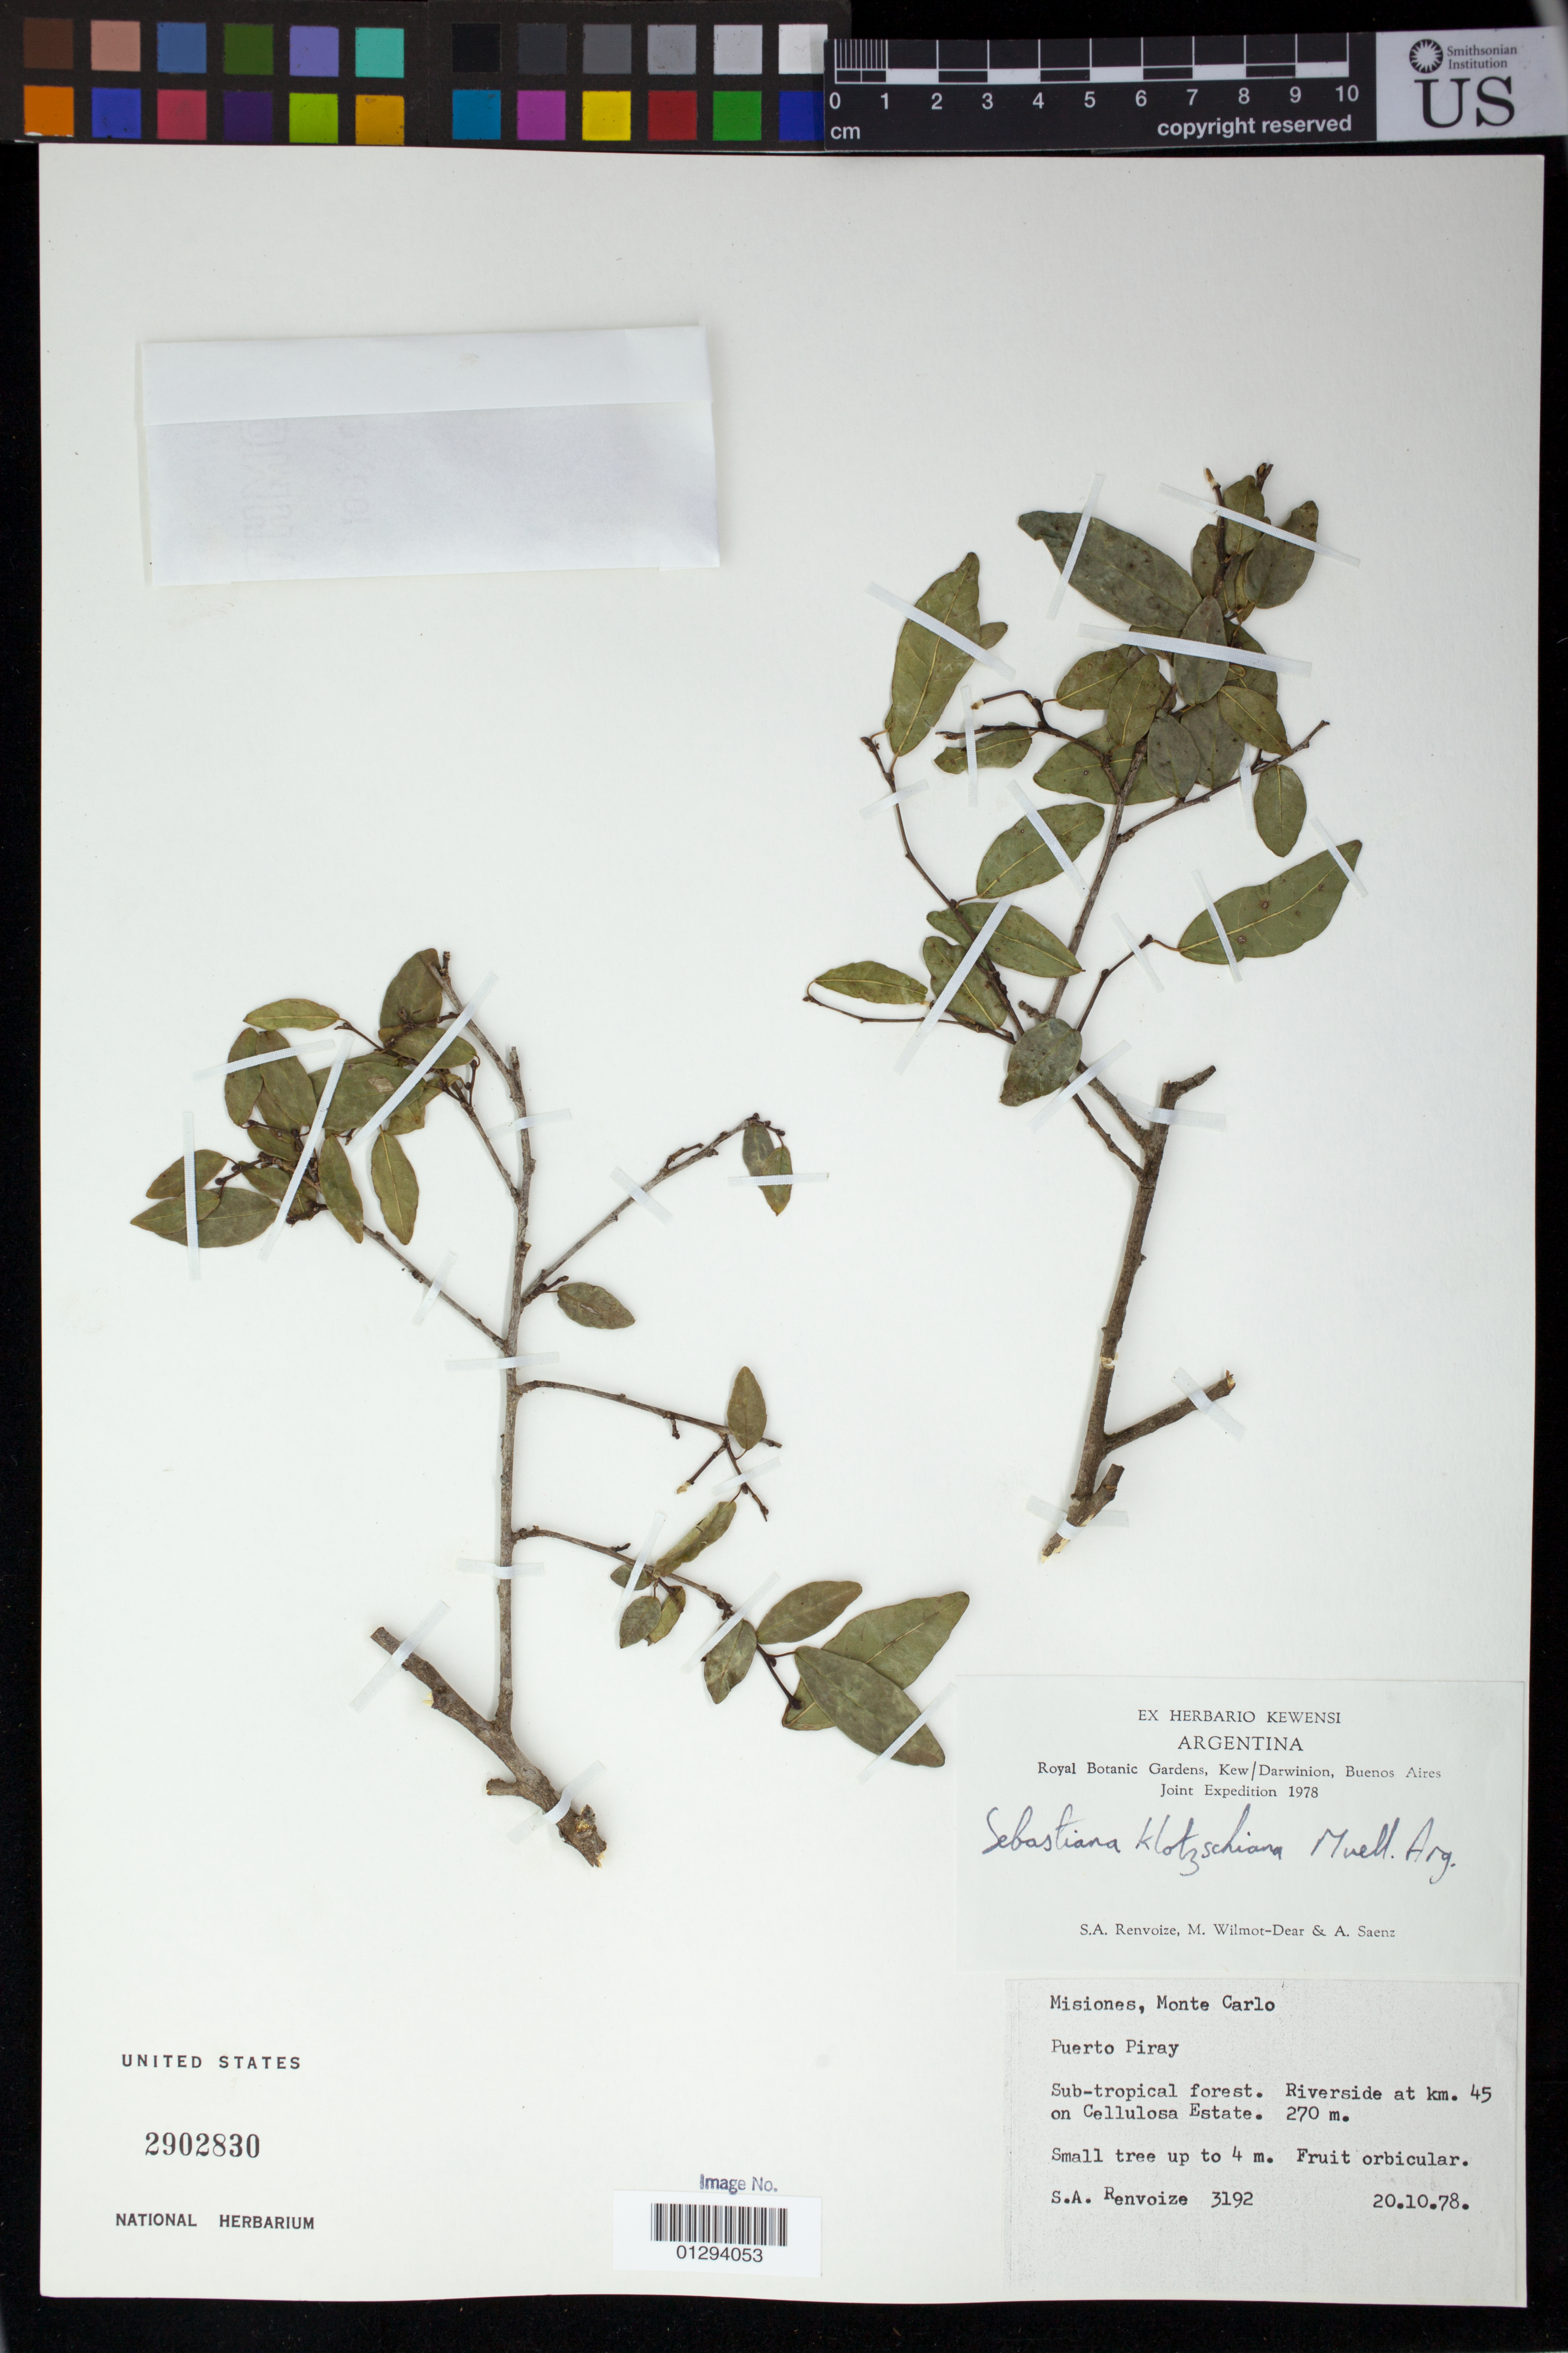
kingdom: Plantae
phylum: Tracheophyta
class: Magnoliopsida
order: Malpighiales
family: Euphorbiaceae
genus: Sebastiania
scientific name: Sebastiania commersoniana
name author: (Baill.) L.B. Sm. & Downs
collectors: S. A. Renvoize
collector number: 3192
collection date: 1978-10-20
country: Argentina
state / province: Misiones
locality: Monte Carlo, Puerto Piray. Riverside at km. 45 on Cellulosa Estate.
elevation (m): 270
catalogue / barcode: US 2902830